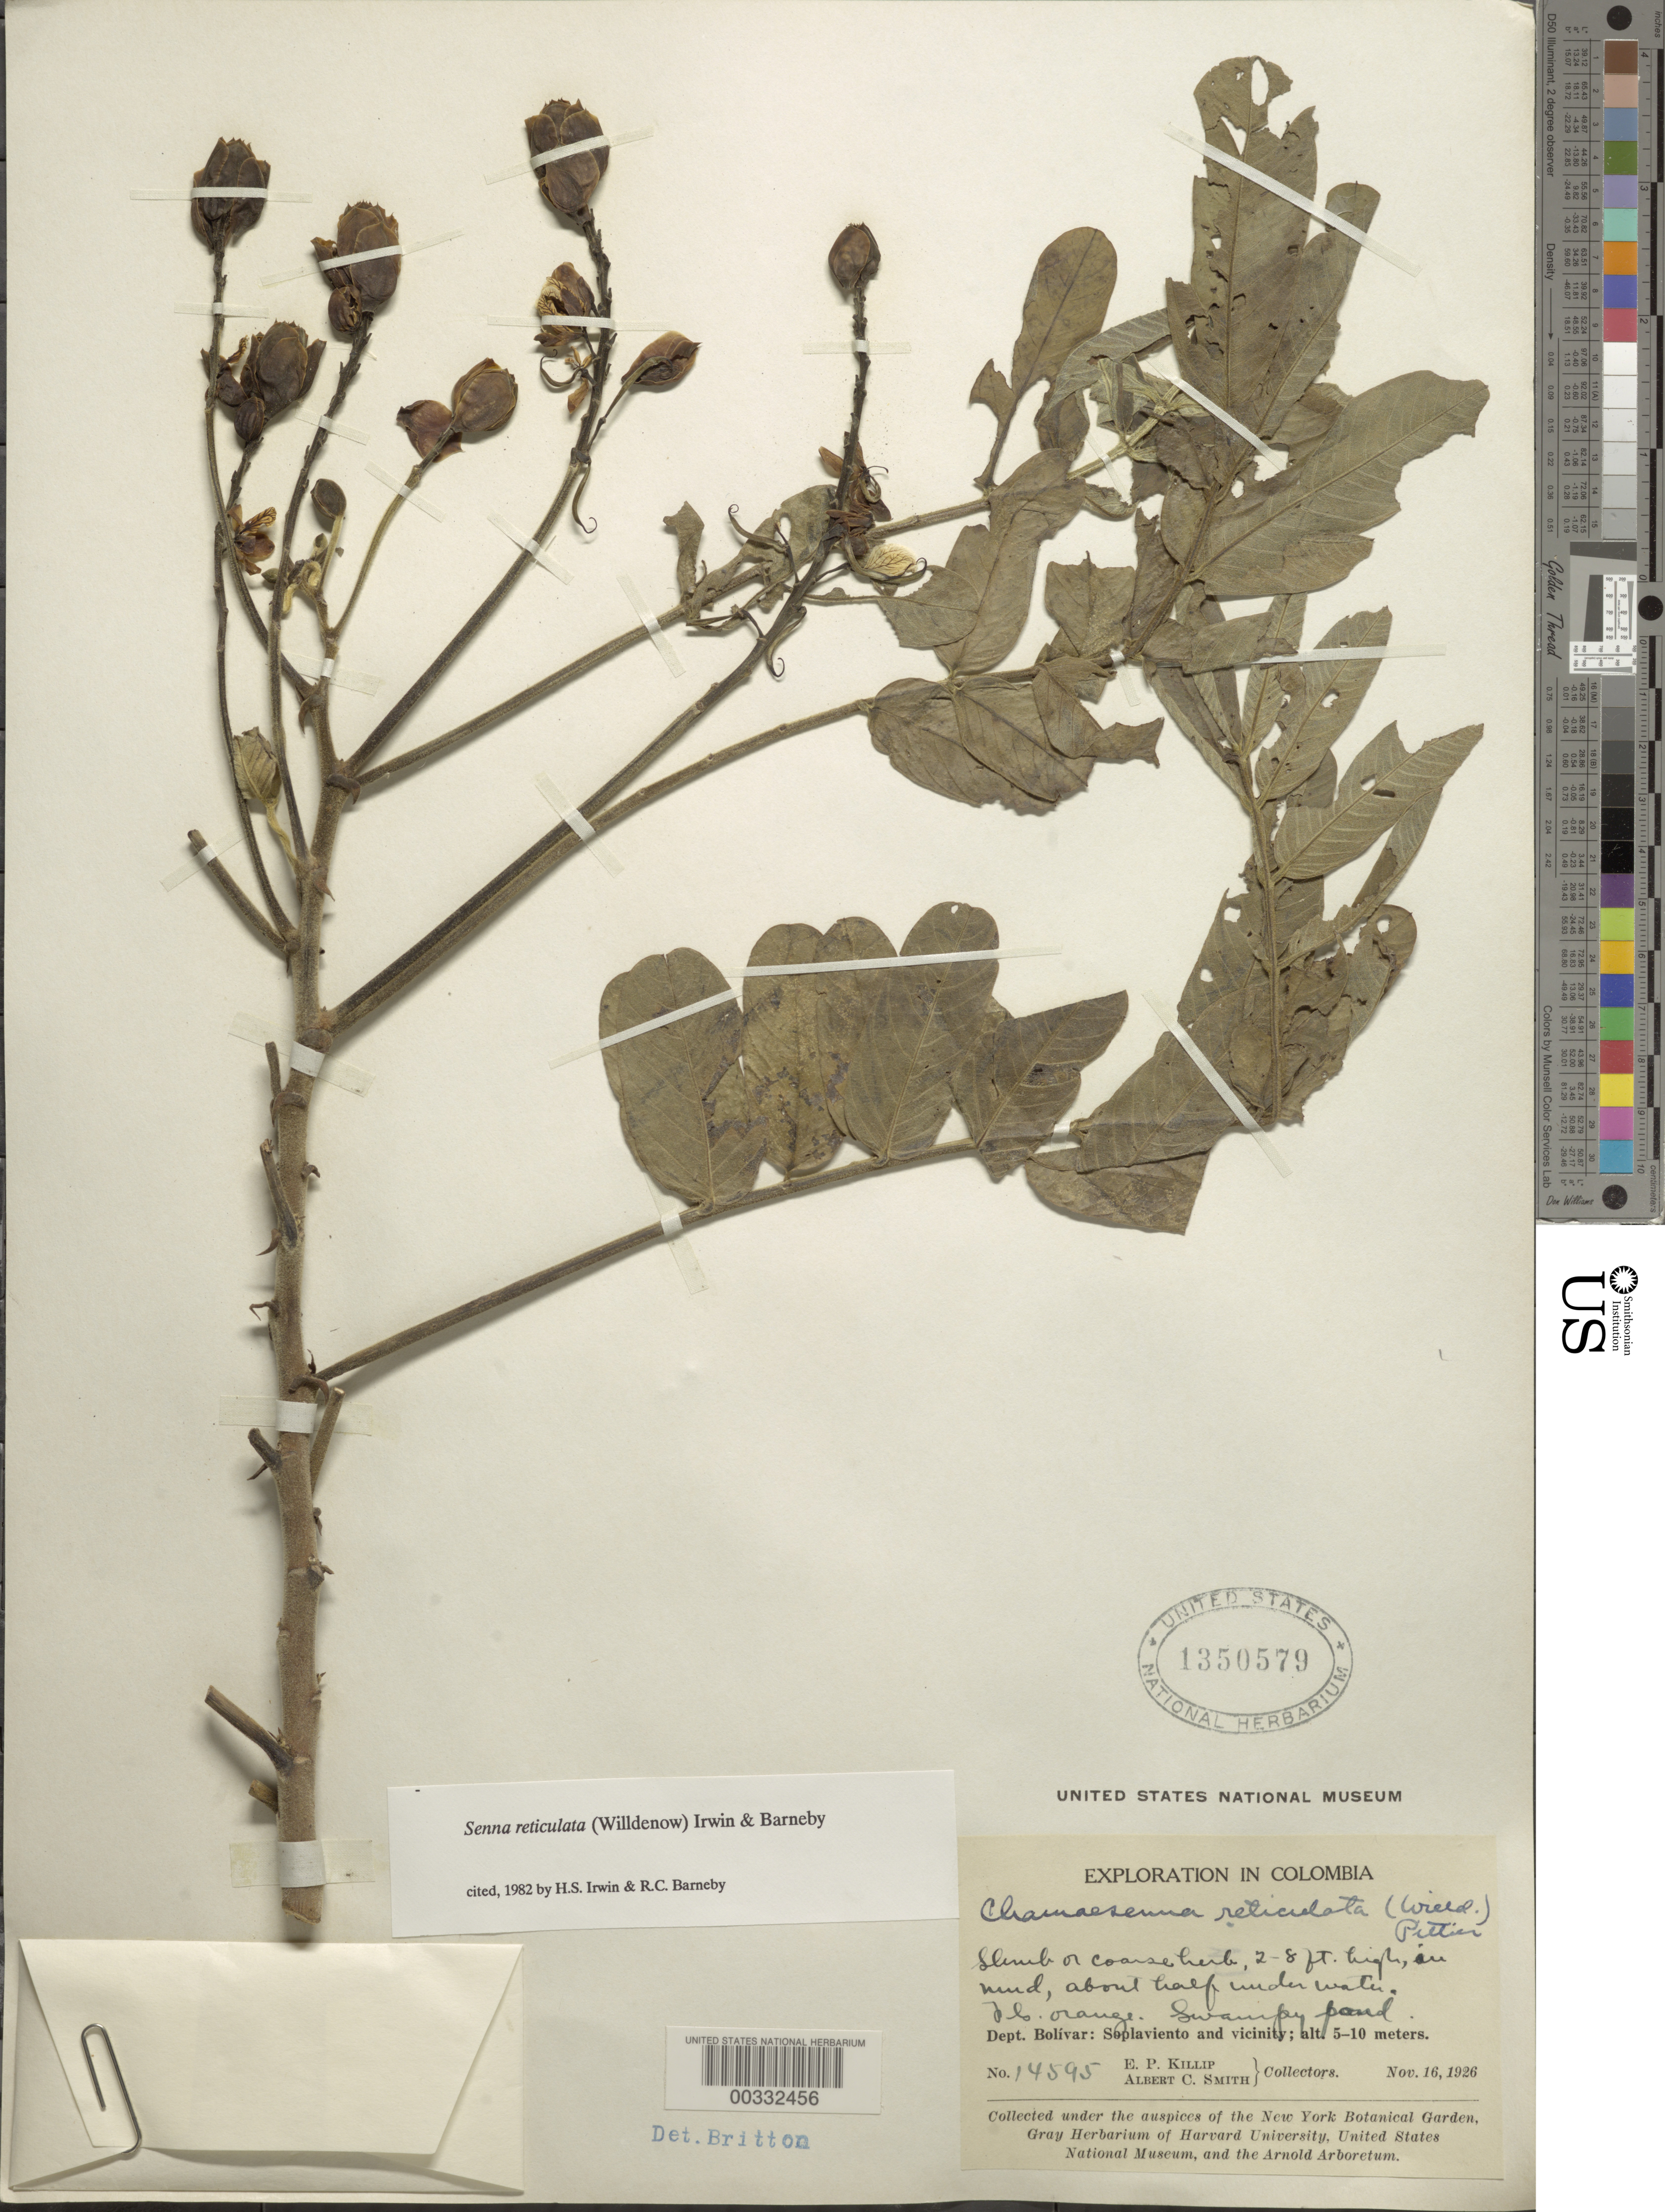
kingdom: Plantae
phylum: Tracheophyta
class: Magnoliopsida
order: Fabales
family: Fabaceae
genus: Senna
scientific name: Senna reticulata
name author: (Willd.) H.S. Irwin & Barneby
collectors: E. P. Killip & A. C. Smith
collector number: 14595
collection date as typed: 16 Nov 1926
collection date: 1926-11-16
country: Colombia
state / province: Bolívar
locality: Soplaviento and vicinity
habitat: Swamp, pond; in mud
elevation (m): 5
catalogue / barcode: US 1350579